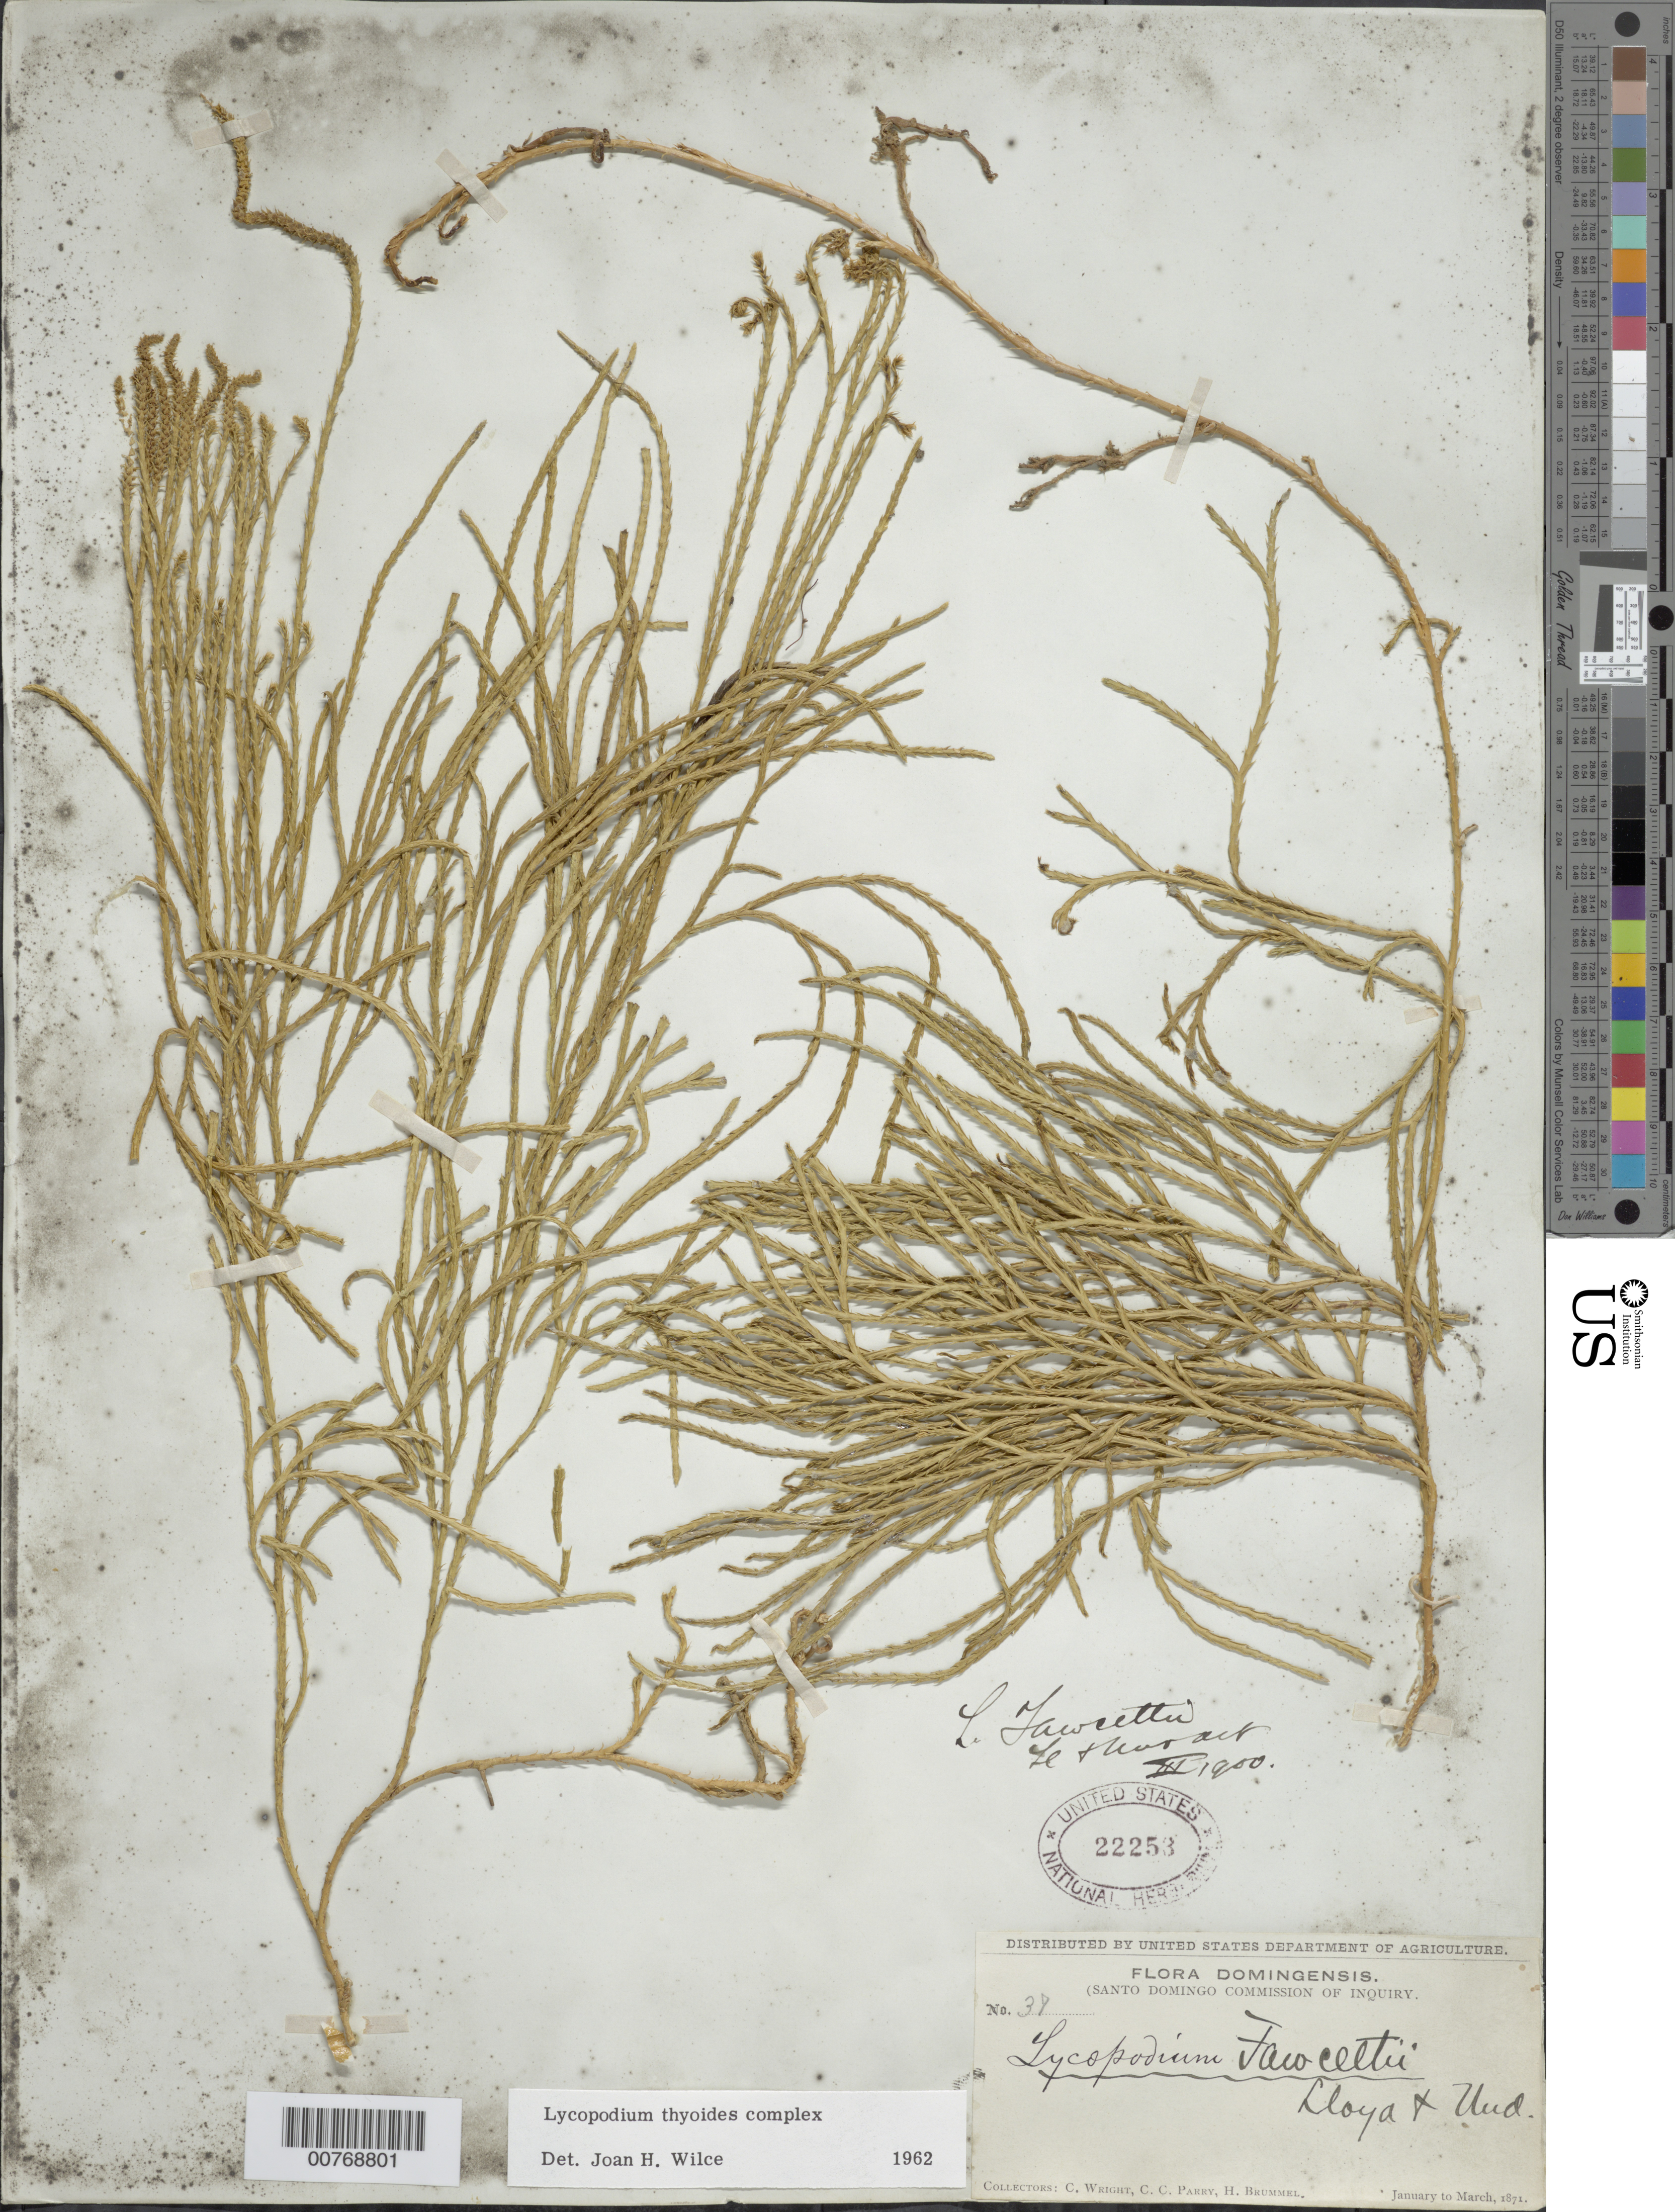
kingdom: Plantae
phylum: Tracheophyta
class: Lycopodiopsida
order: Lycopodiales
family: Lycopodiaceae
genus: Diphasiastrum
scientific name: Diphasiastrum thyoides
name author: (Humb. & Bonpl. ex Willd.) Holub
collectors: C. Wright, C. C. Parry & H. Brummel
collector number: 38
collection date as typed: Jan 1871 to -- Mar 1871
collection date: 1871-01/1871-03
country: Dominican Republic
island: Hispaniola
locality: Santo Domingo Commission of Inquiry.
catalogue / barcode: US 22253